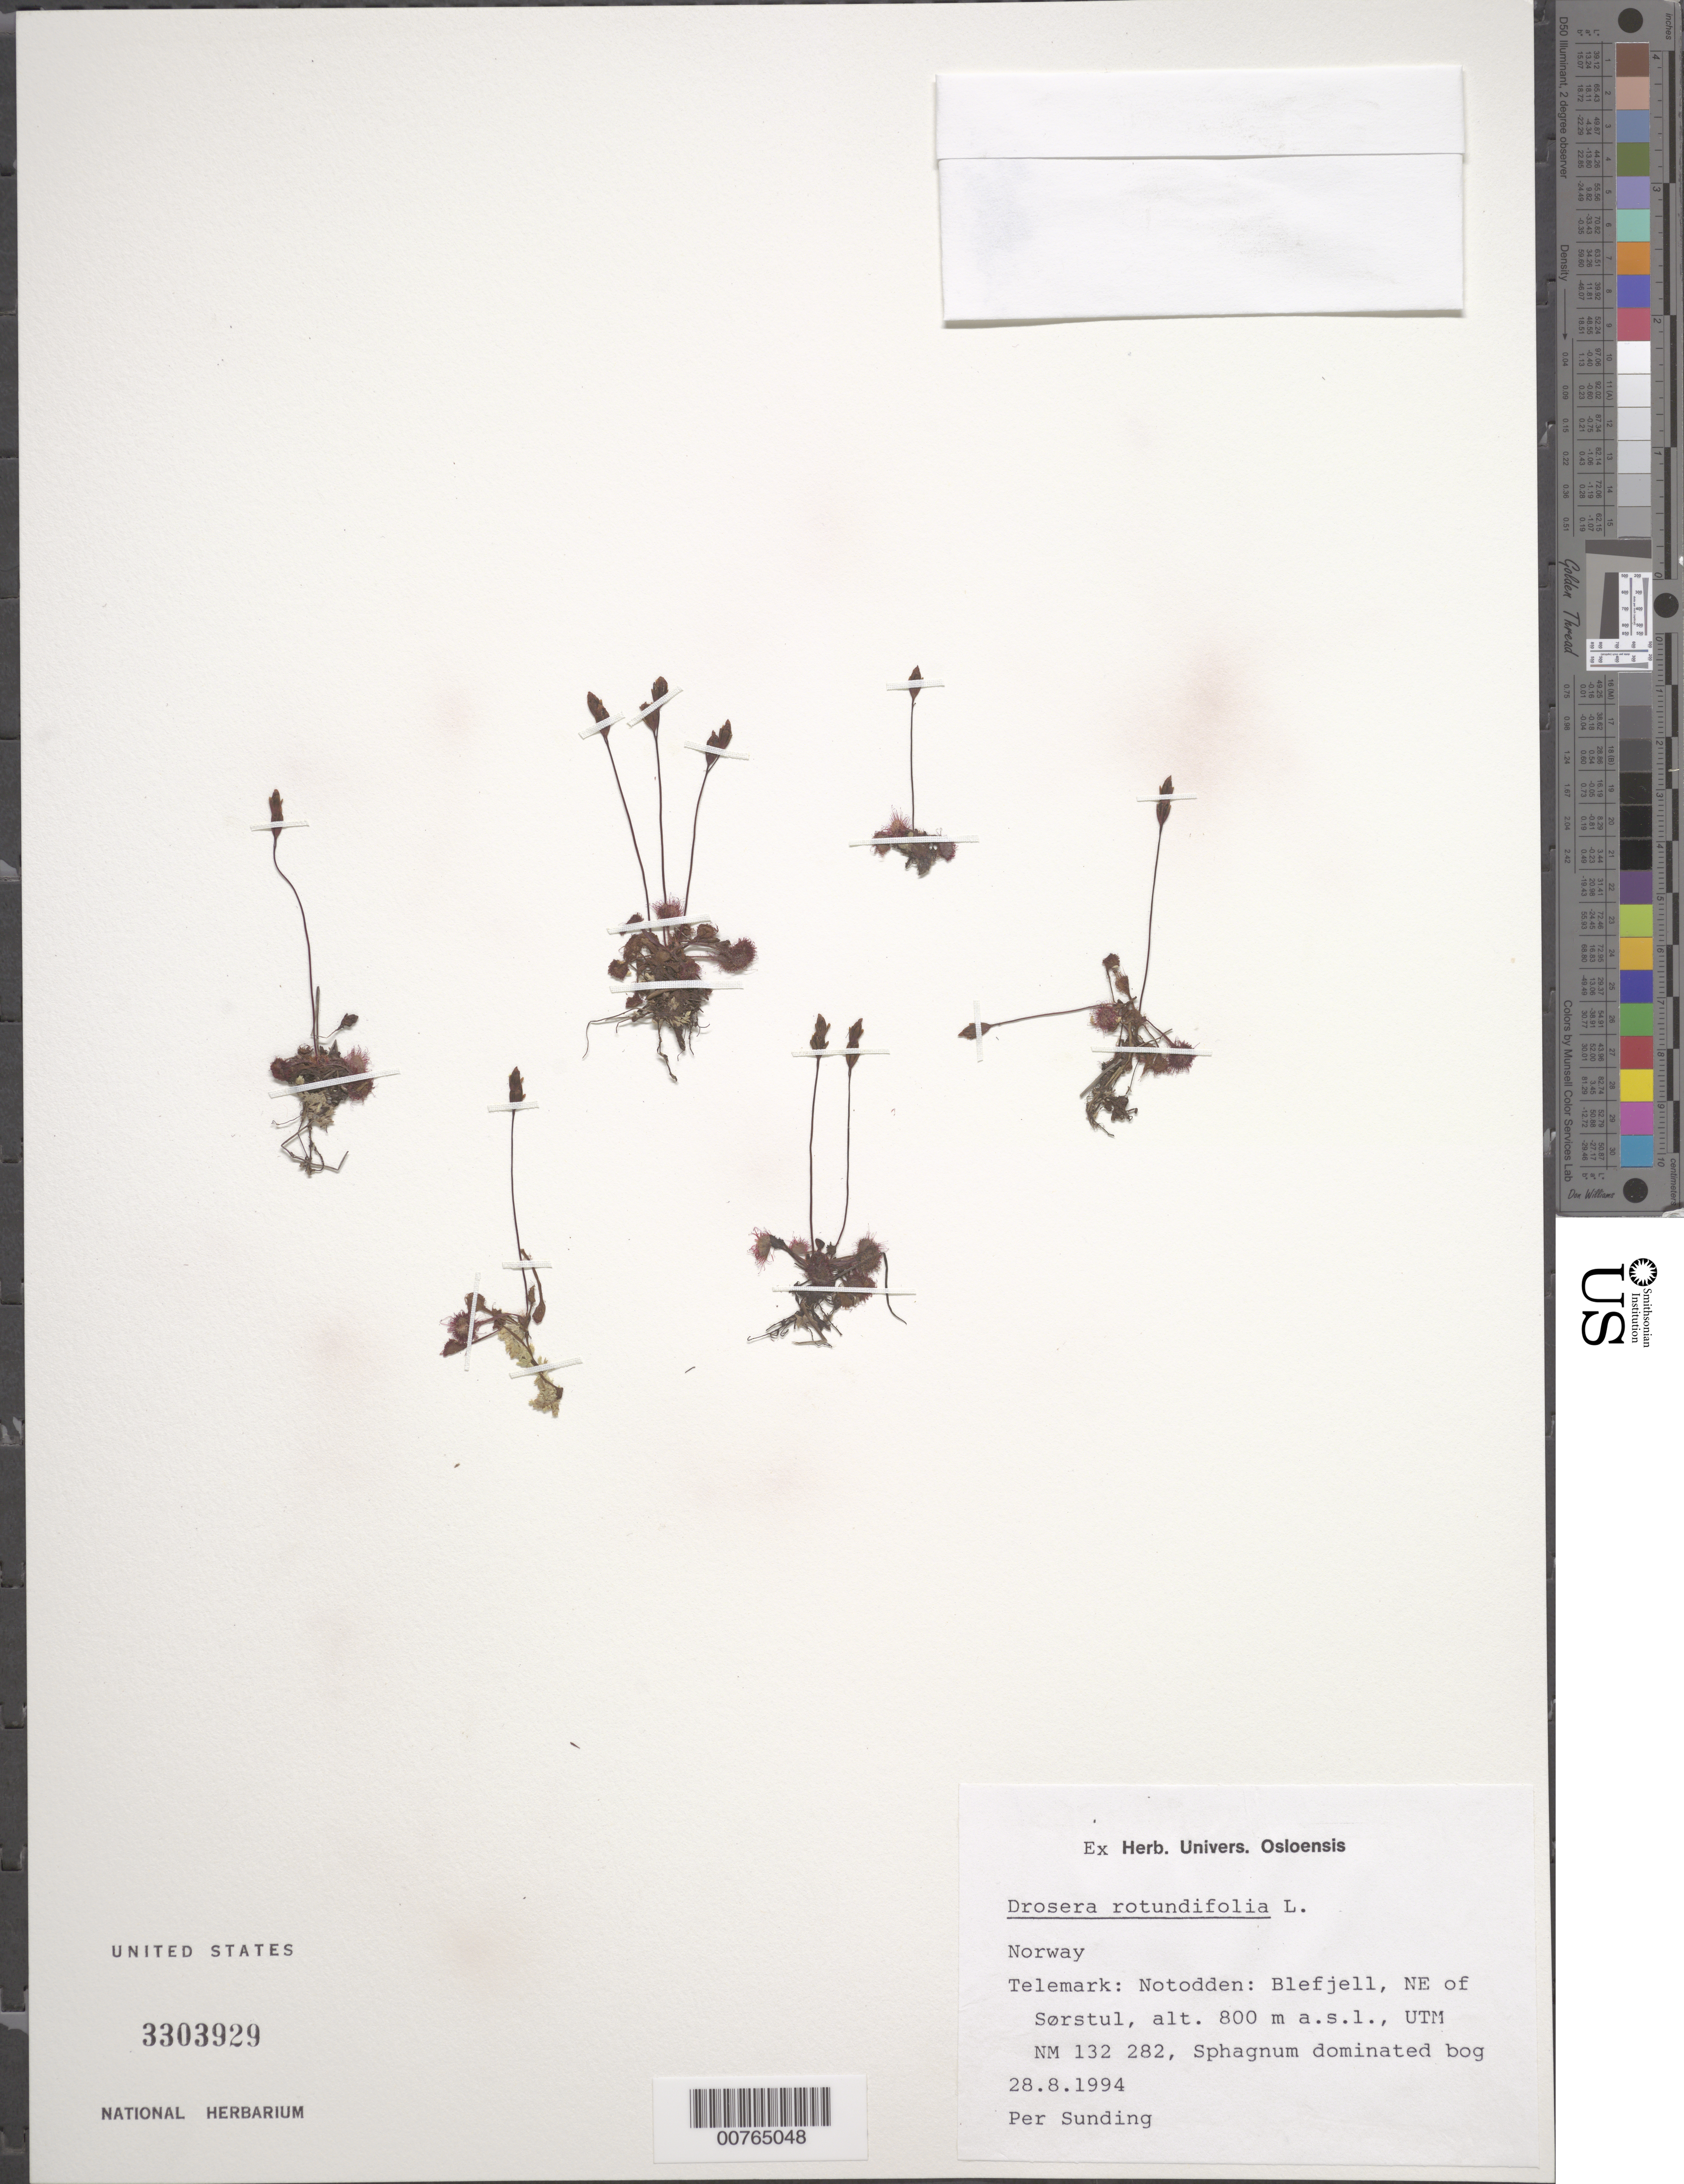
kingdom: Plantae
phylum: Tracheophyta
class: Magnoliopsida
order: Caryophyllales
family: Droseraceae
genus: Drosera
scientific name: Drosera rotundifolia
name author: L.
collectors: P. O. Sunding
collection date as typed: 28 Aug 1994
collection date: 1994-08-28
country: Norway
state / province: Telemark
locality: Notodden, Blefjell, NE of Sorstul.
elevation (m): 800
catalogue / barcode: US 3303929